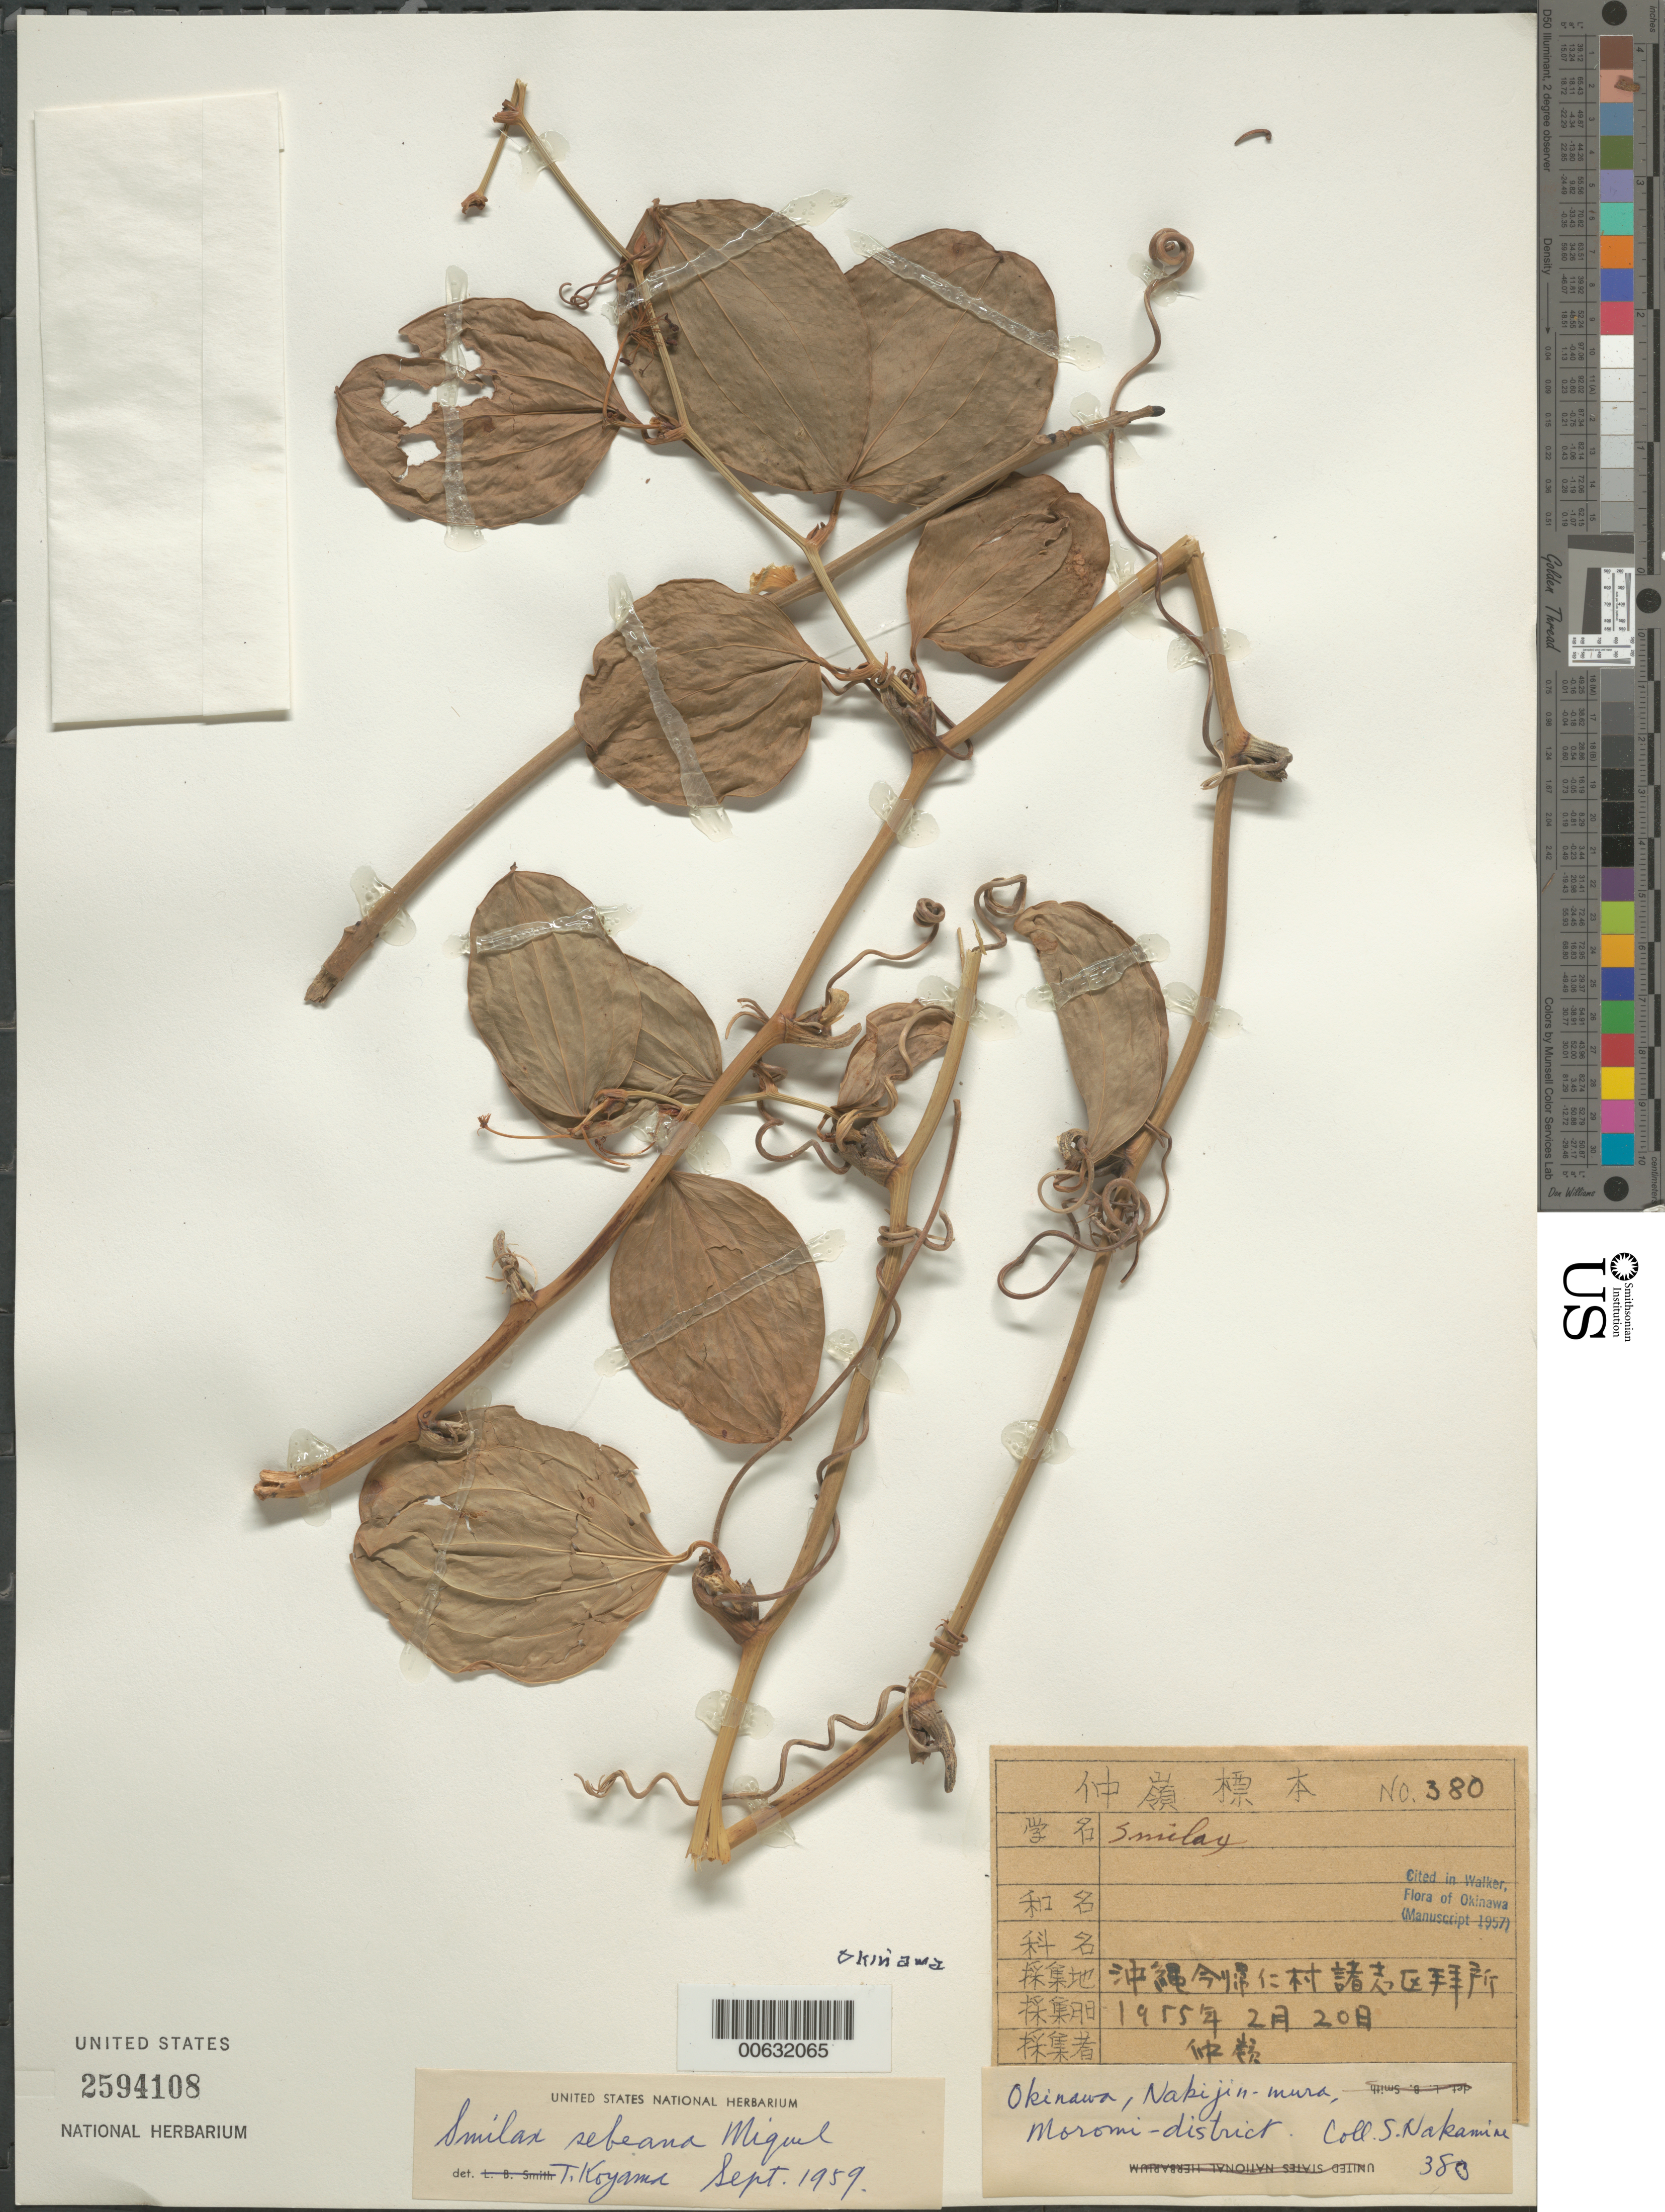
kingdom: Plantae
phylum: Tracheophyta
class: Liliopsida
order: Liliales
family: Smilacaceae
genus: Smilax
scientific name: Smilax sebeana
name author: Miq.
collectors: S. Nakamine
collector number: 380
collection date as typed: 20 Feb 1955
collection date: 1955-02-20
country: Japan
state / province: Okinawa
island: Okinawa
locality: Moromi Dist. [Okinawa Is.]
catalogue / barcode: US 2594108